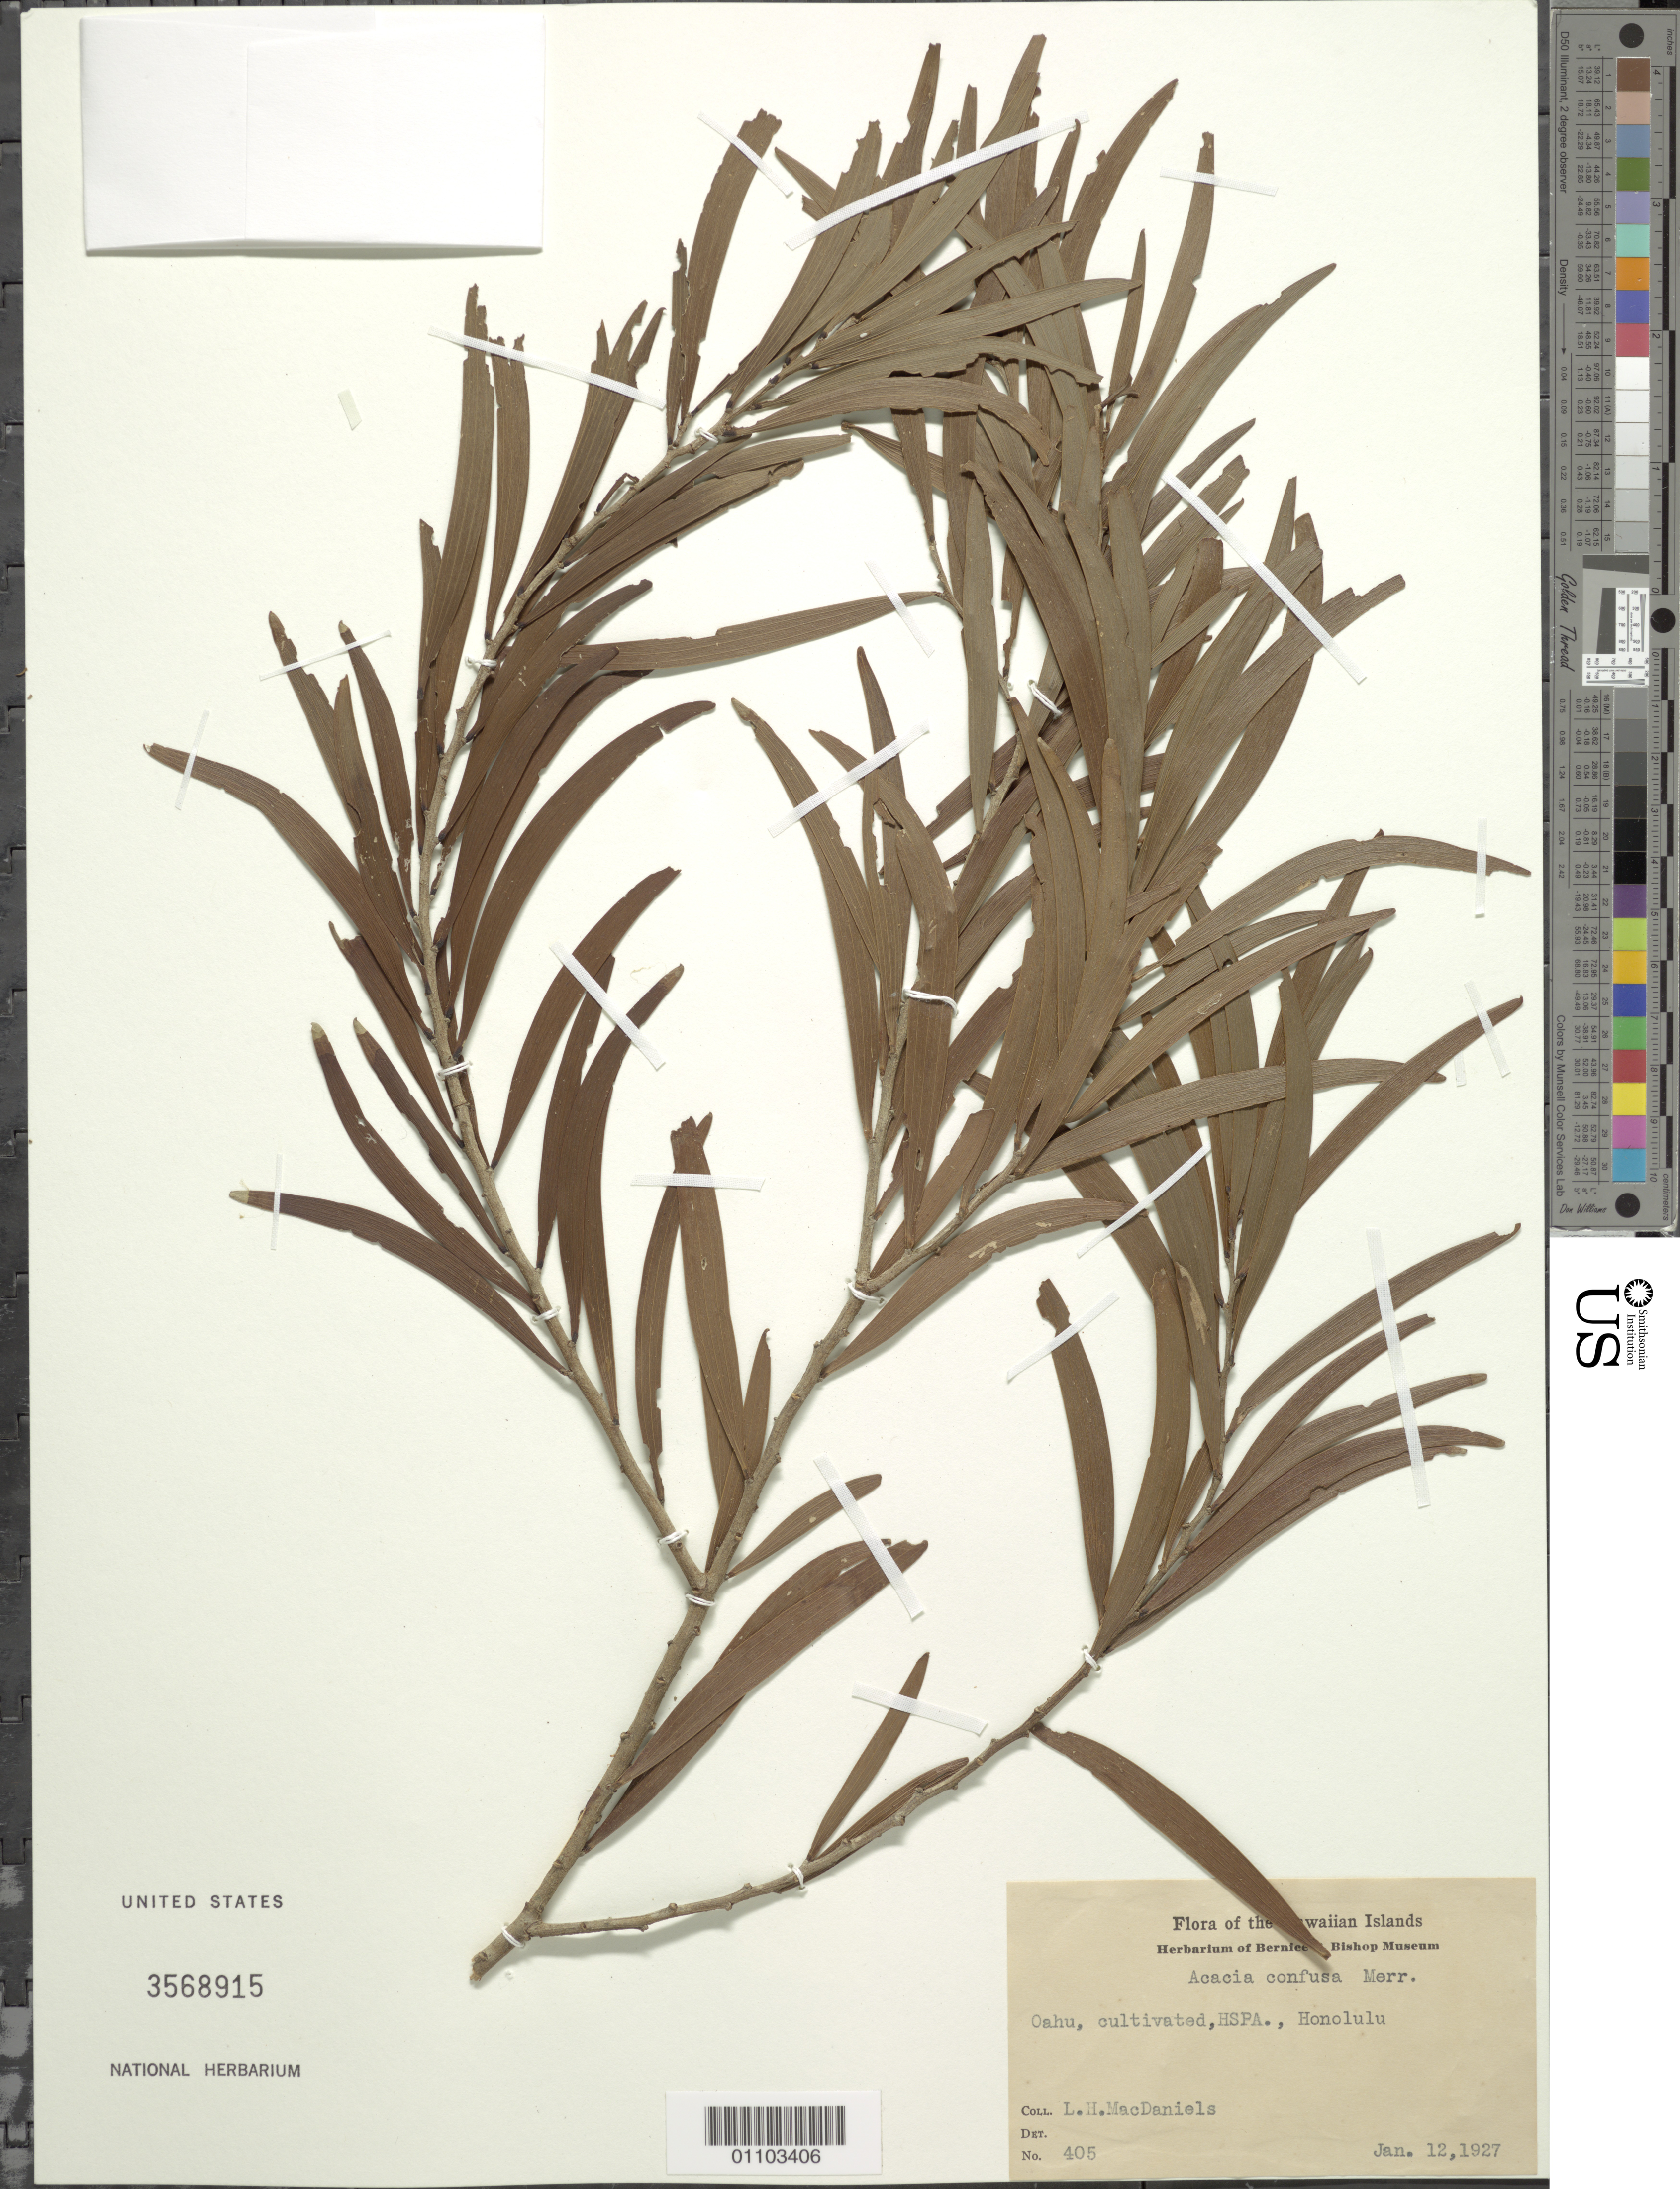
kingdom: Plantae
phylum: Tracheophyta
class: Magnoliopsida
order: Fabales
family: Fabaceae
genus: Acacia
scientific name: Acacia confusa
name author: Merr.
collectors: L. MacDaniels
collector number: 405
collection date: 1927-01-12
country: United States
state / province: Hawaii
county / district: Honolulu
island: Oahu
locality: HSPA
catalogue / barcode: US 3568915